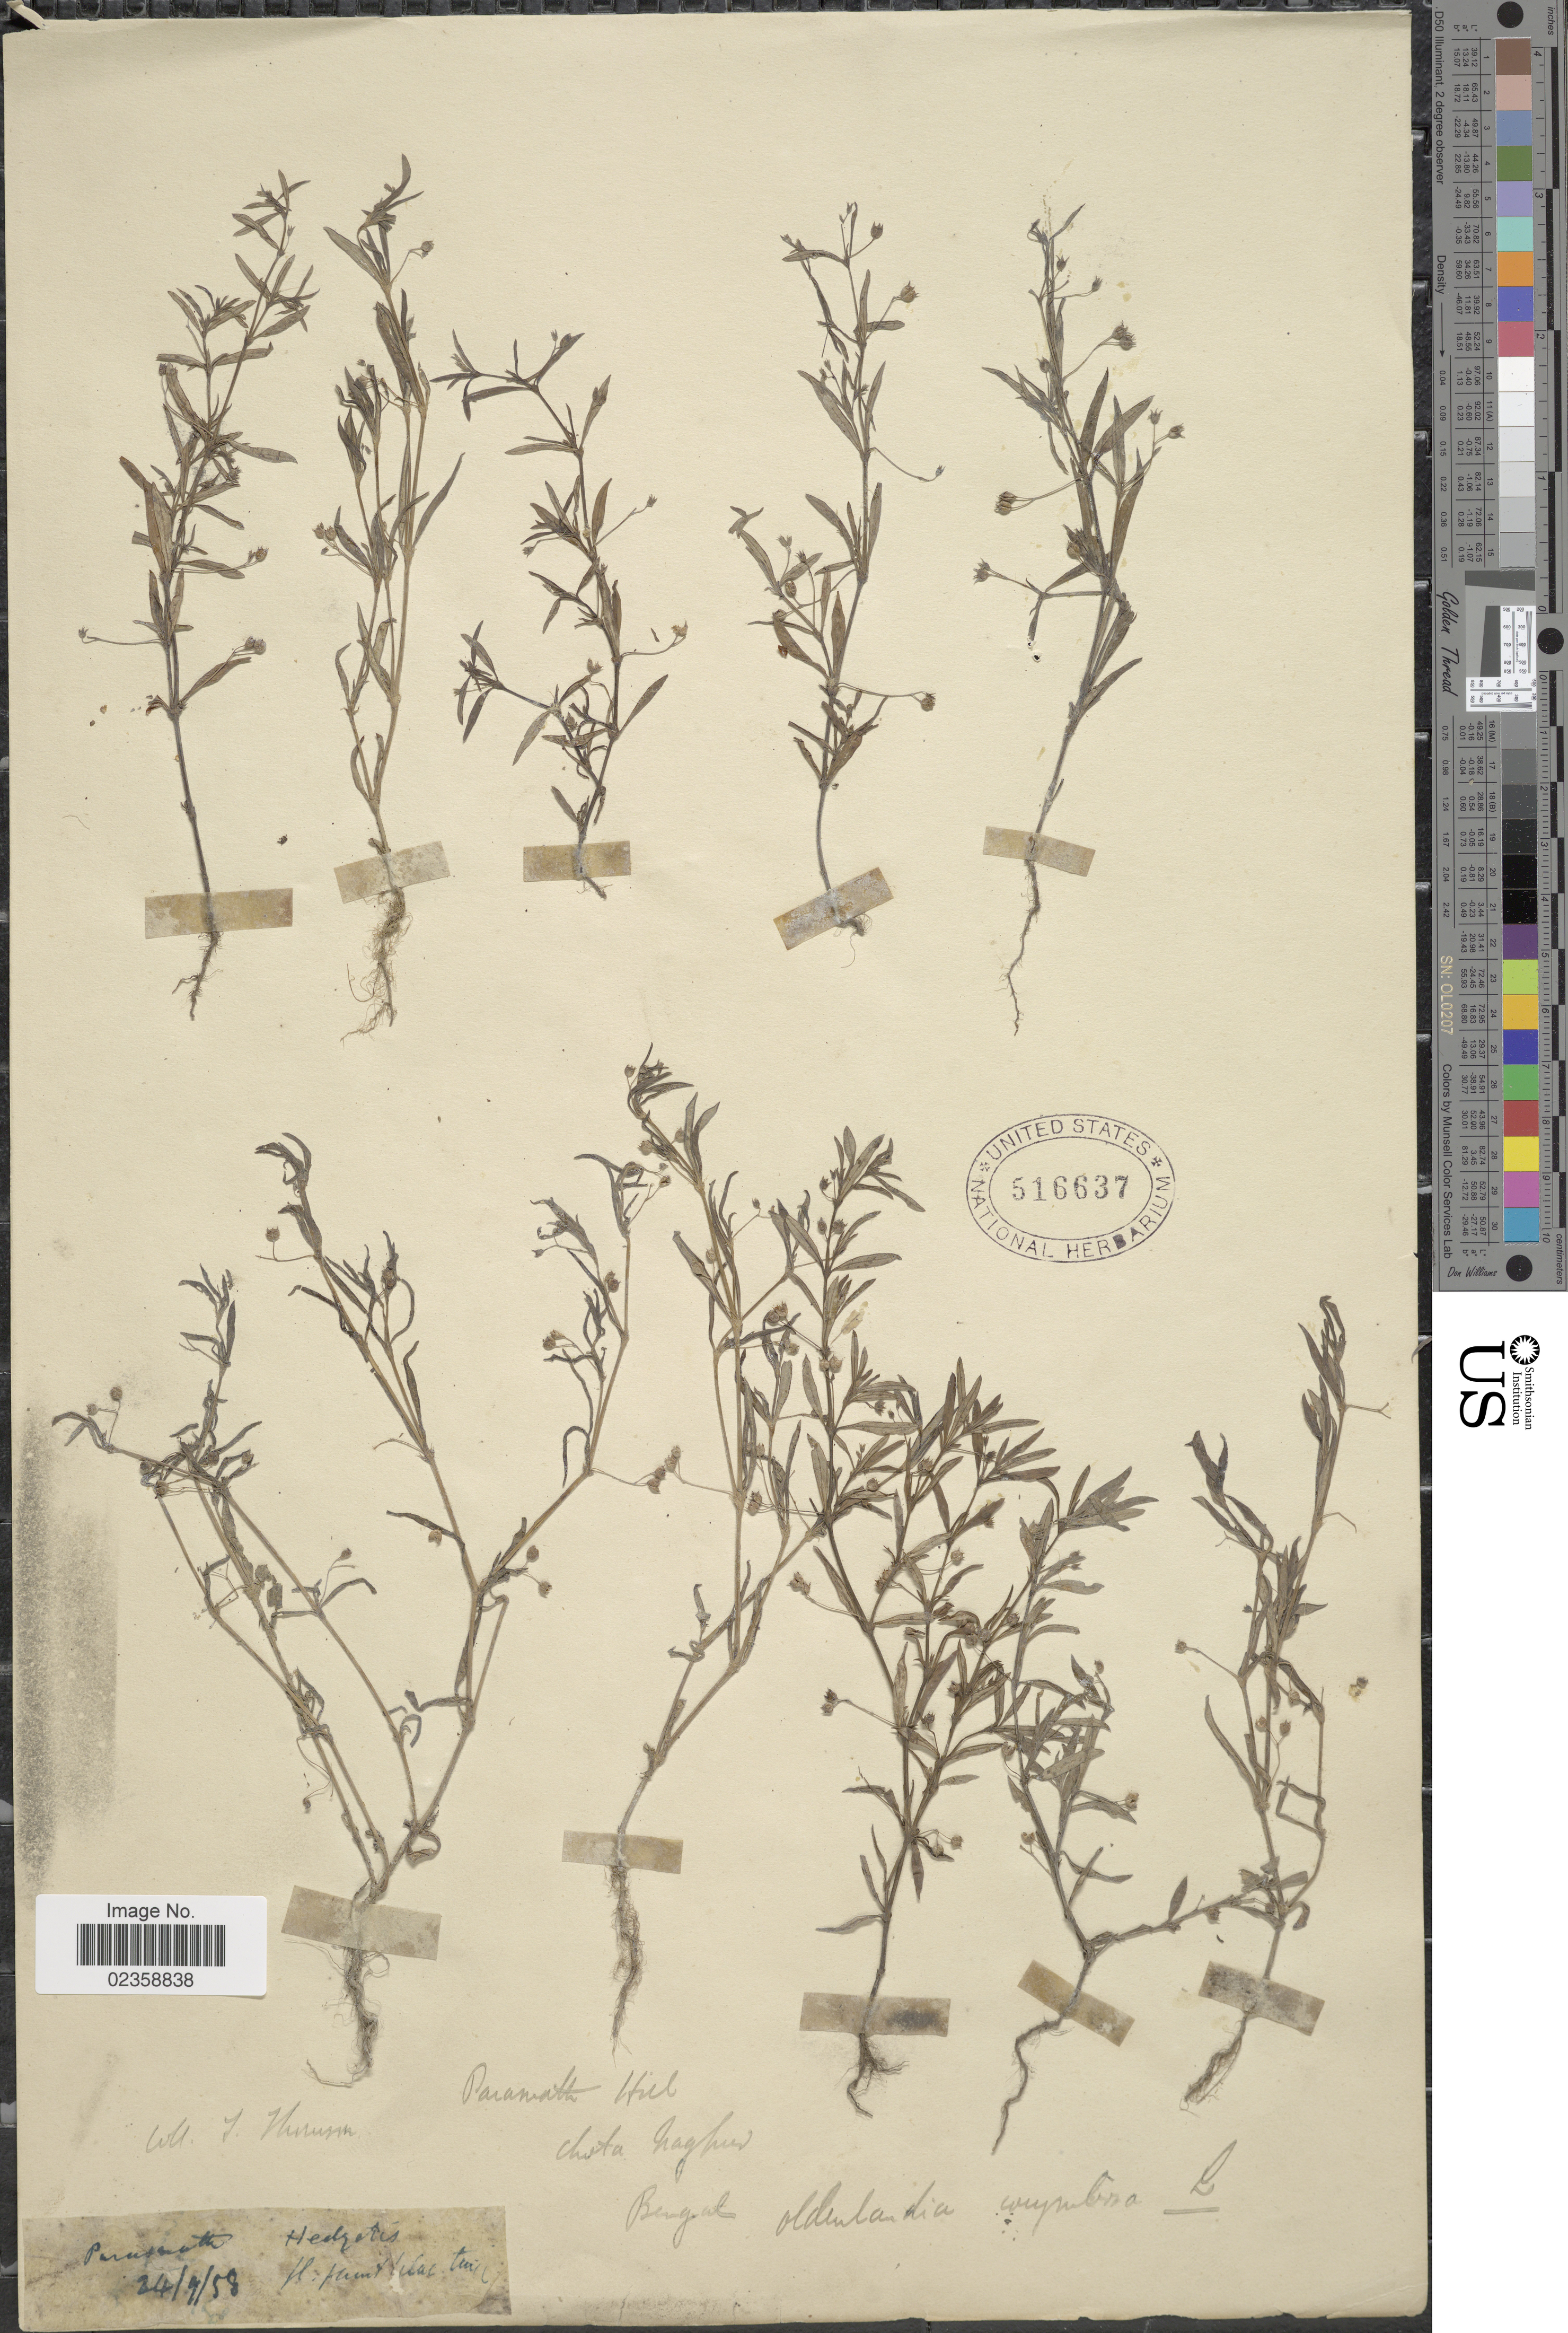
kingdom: Plantae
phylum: Tracheophyta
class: Magnoliopsida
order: Gentianales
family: Rubiaceae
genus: Oldenlandia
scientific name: Oldenlandia corymbosa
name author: L.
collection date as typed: Transcribed d/m/y: 24/9/58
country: India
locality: Paranath Hill. Chota Naghus. Bengal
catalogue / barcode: US 516637